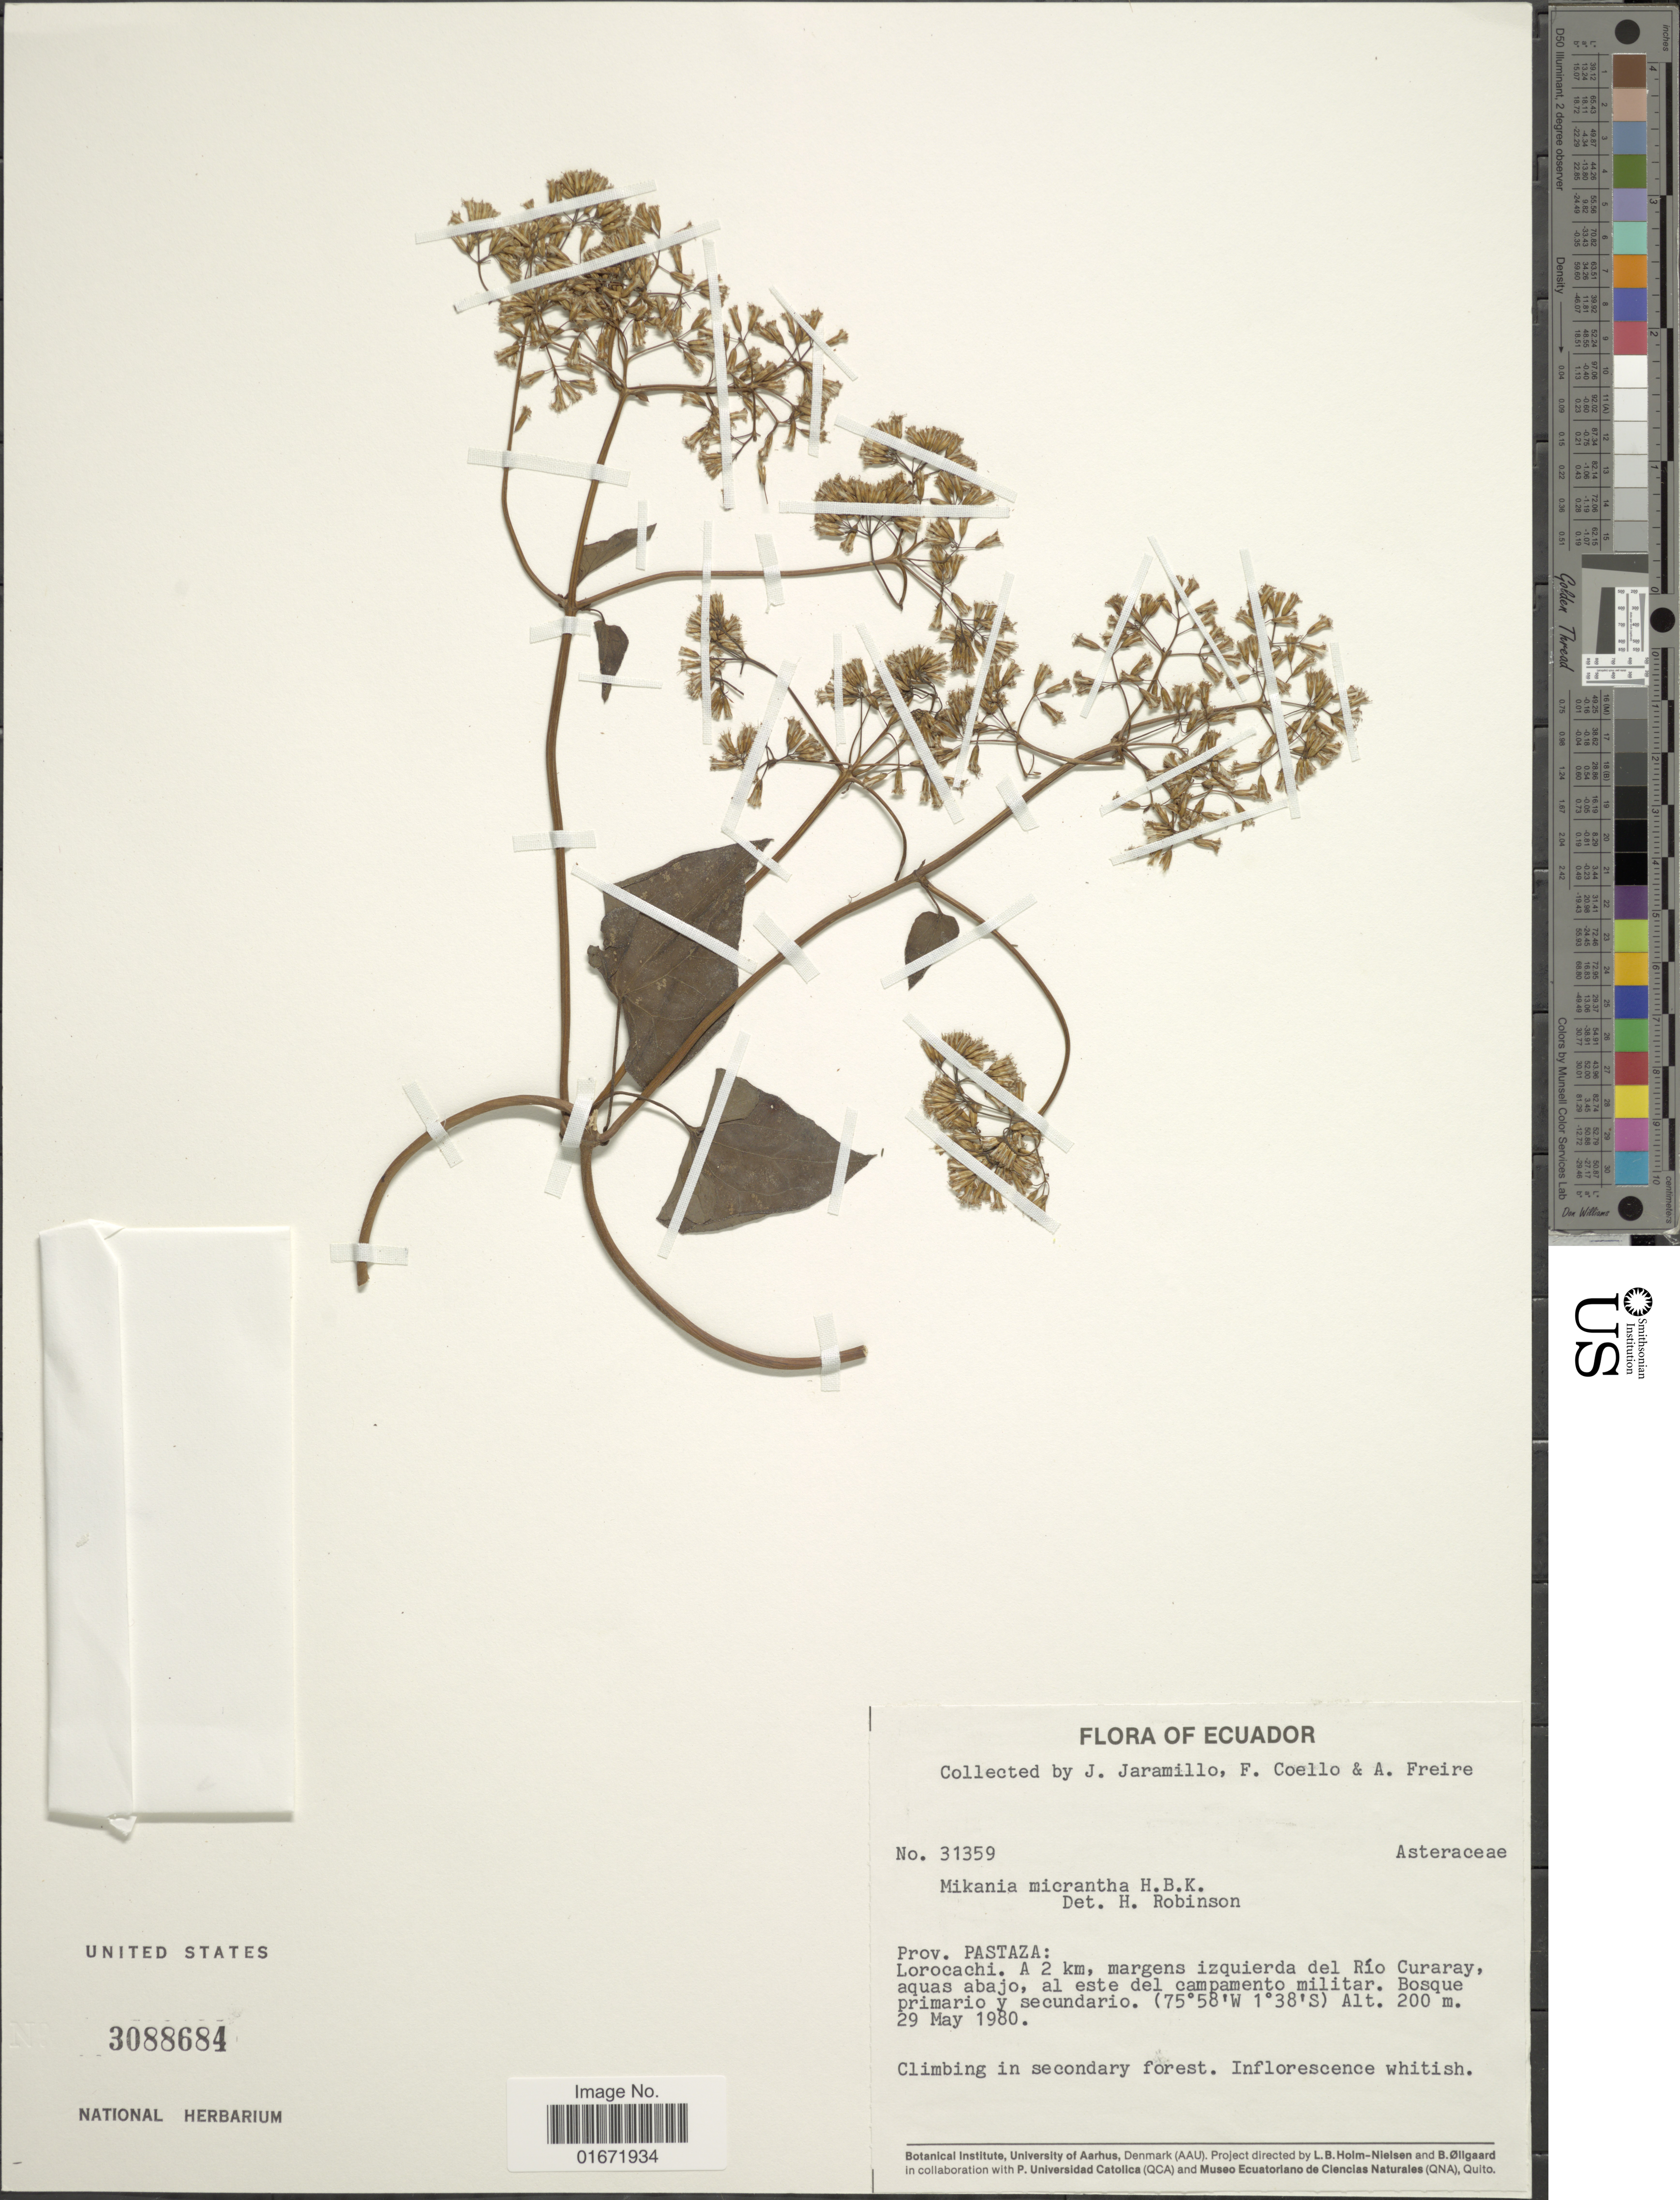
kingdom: Plantae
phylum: Tracheophyta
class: Magnoliopsida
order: Asterales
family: Asteraceae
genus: Mikania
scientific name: Mikania micrantha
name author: Kunth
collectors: J. Jaramillo, F. Coello & A. Freire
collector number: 31359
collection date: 1980-05-29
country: Ecuador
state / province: Pastaza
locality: Prov. Pastaza: Lorocachi. A 2 km, margens izquierda del Río Curaray, aquas abajo, al este del campamento militar. Bosque primario y secundario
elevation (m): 200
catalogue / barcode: US 3088684